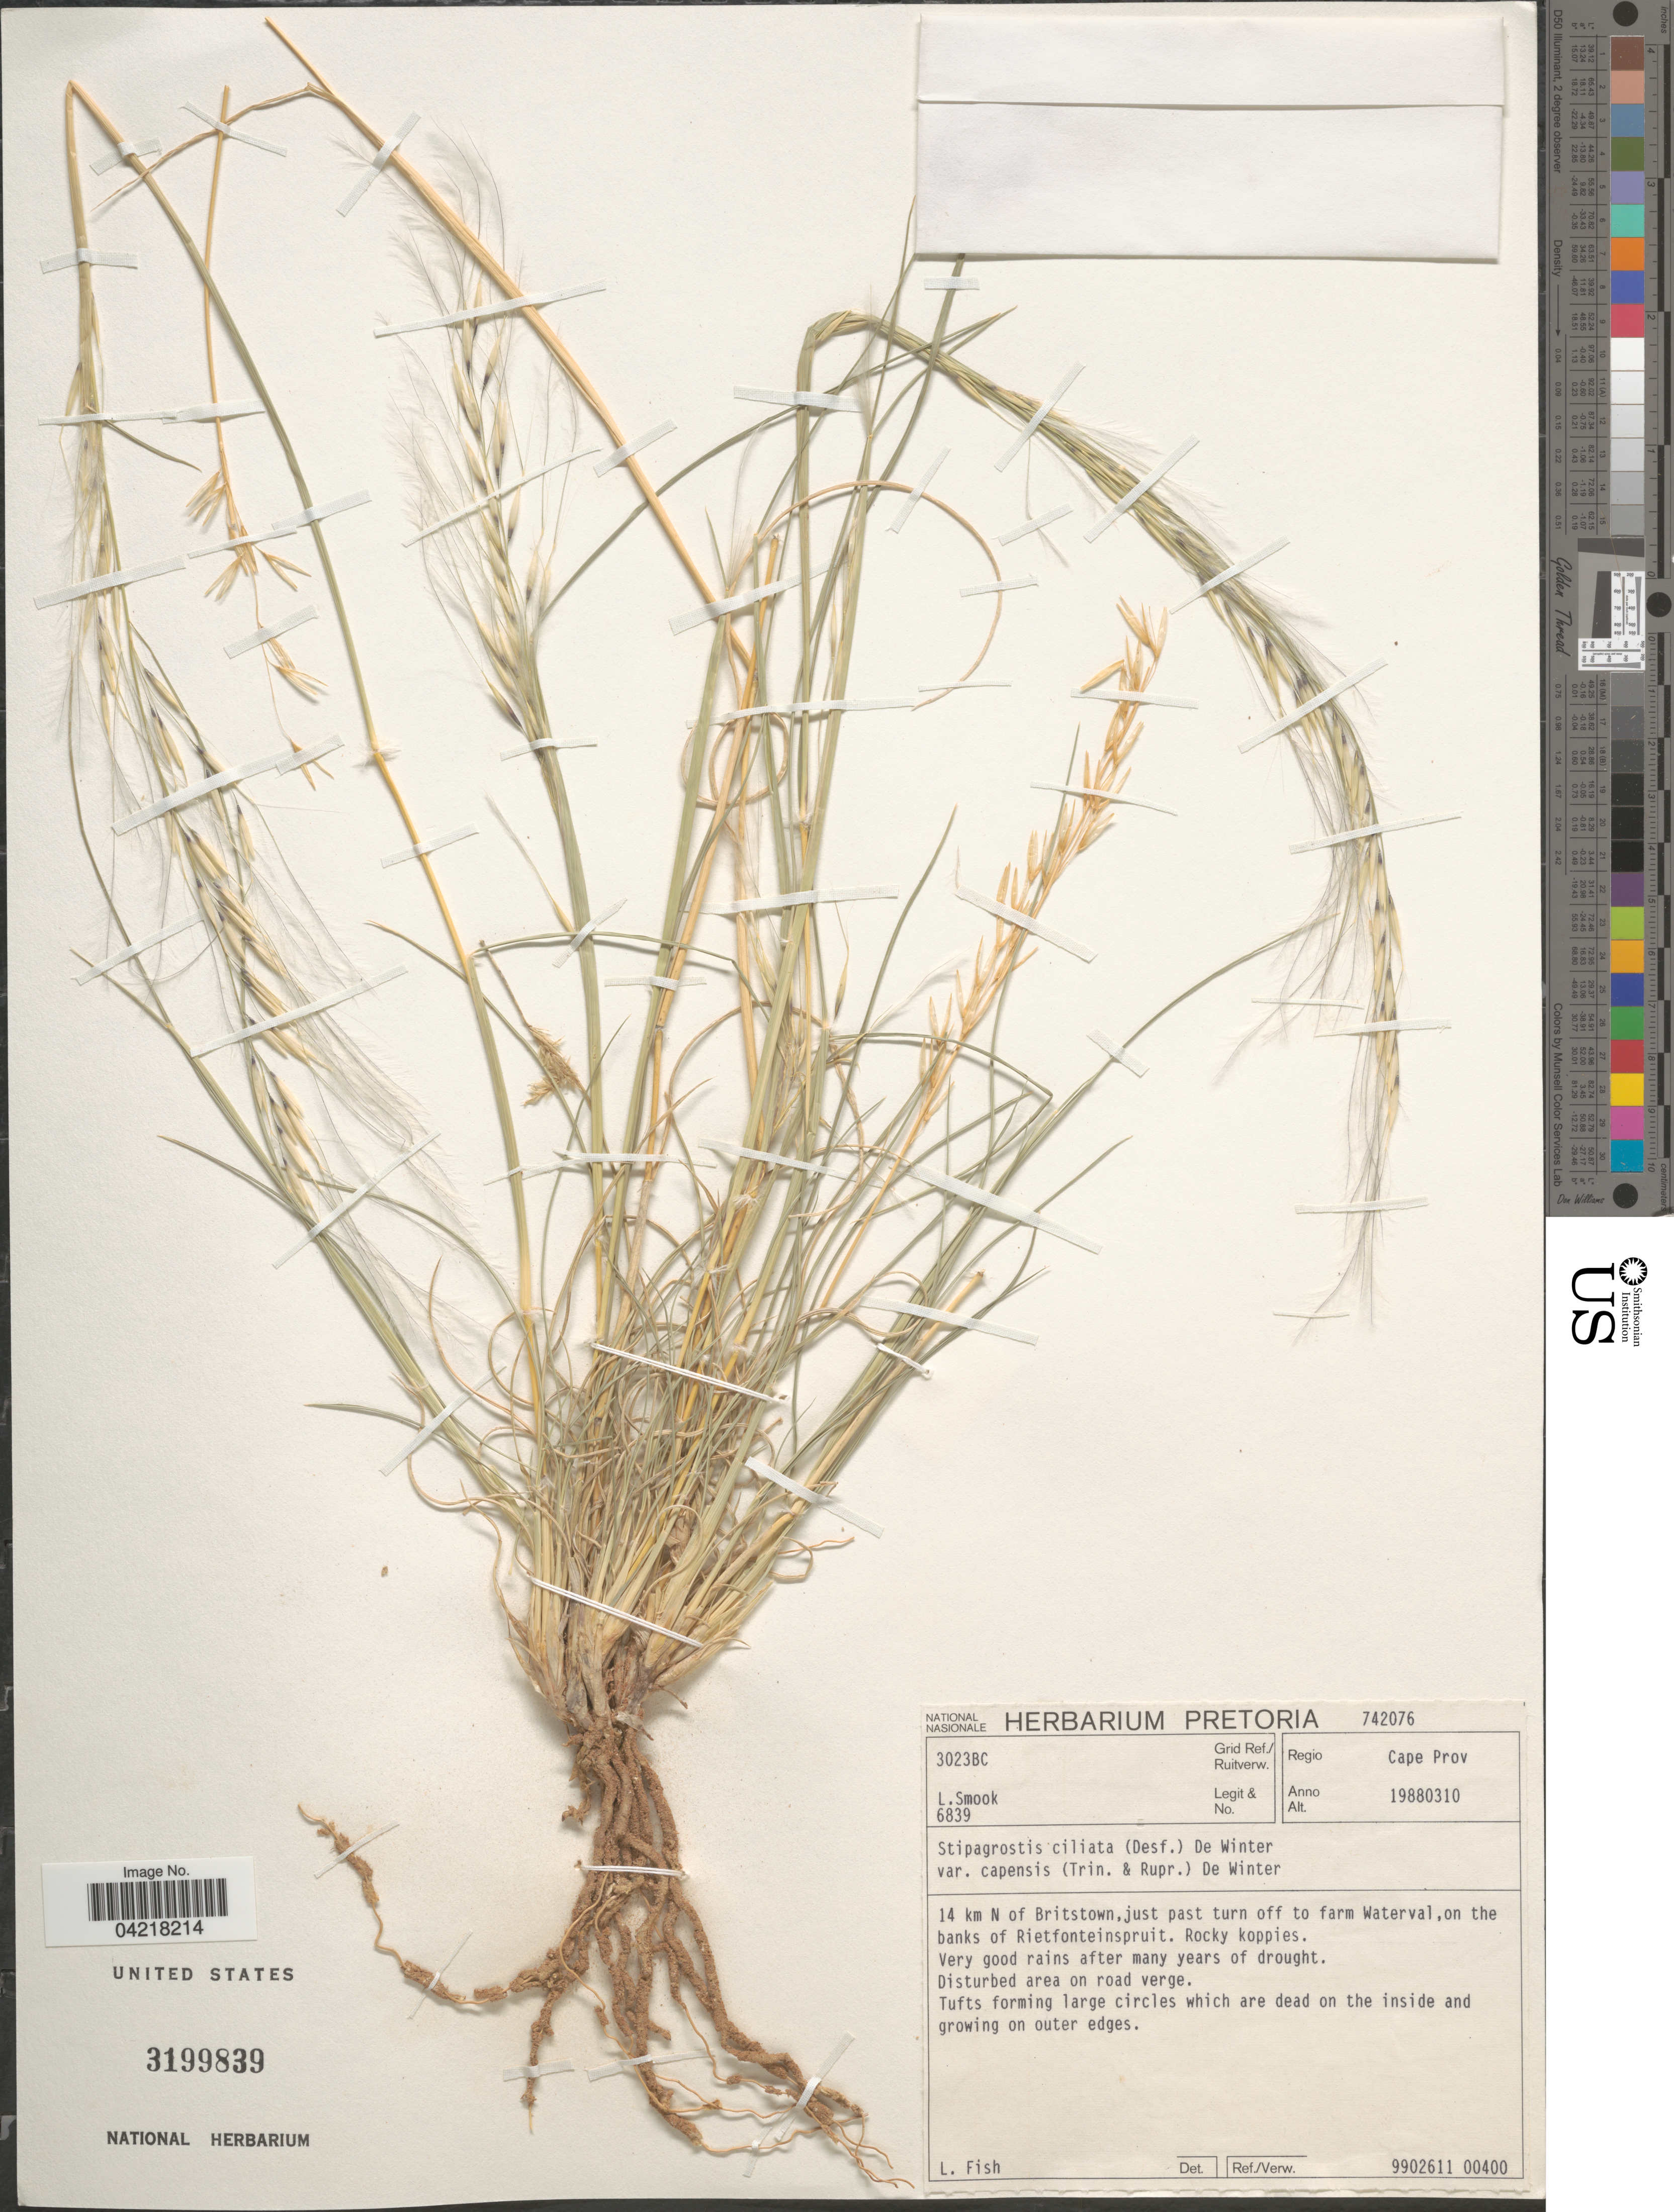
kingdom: Plantae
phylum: Tracheophyta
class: Liliopsida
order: Poales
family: Poaceae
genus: Stipagrostis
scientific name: Stipagrostis ciliata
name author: (Desf.) De Winter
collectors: L. Smook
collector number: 6839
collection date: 1988-03-10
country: South Africa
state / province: Northern Cape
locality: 14 km N of Britstown, just past turn off to farm Waterval, on the banks of Rietfonteinspruit. Rocky koppies. 3023BC Grid Ref./Ruitverw. Regio Cape Prov.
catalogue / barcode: US 3199839